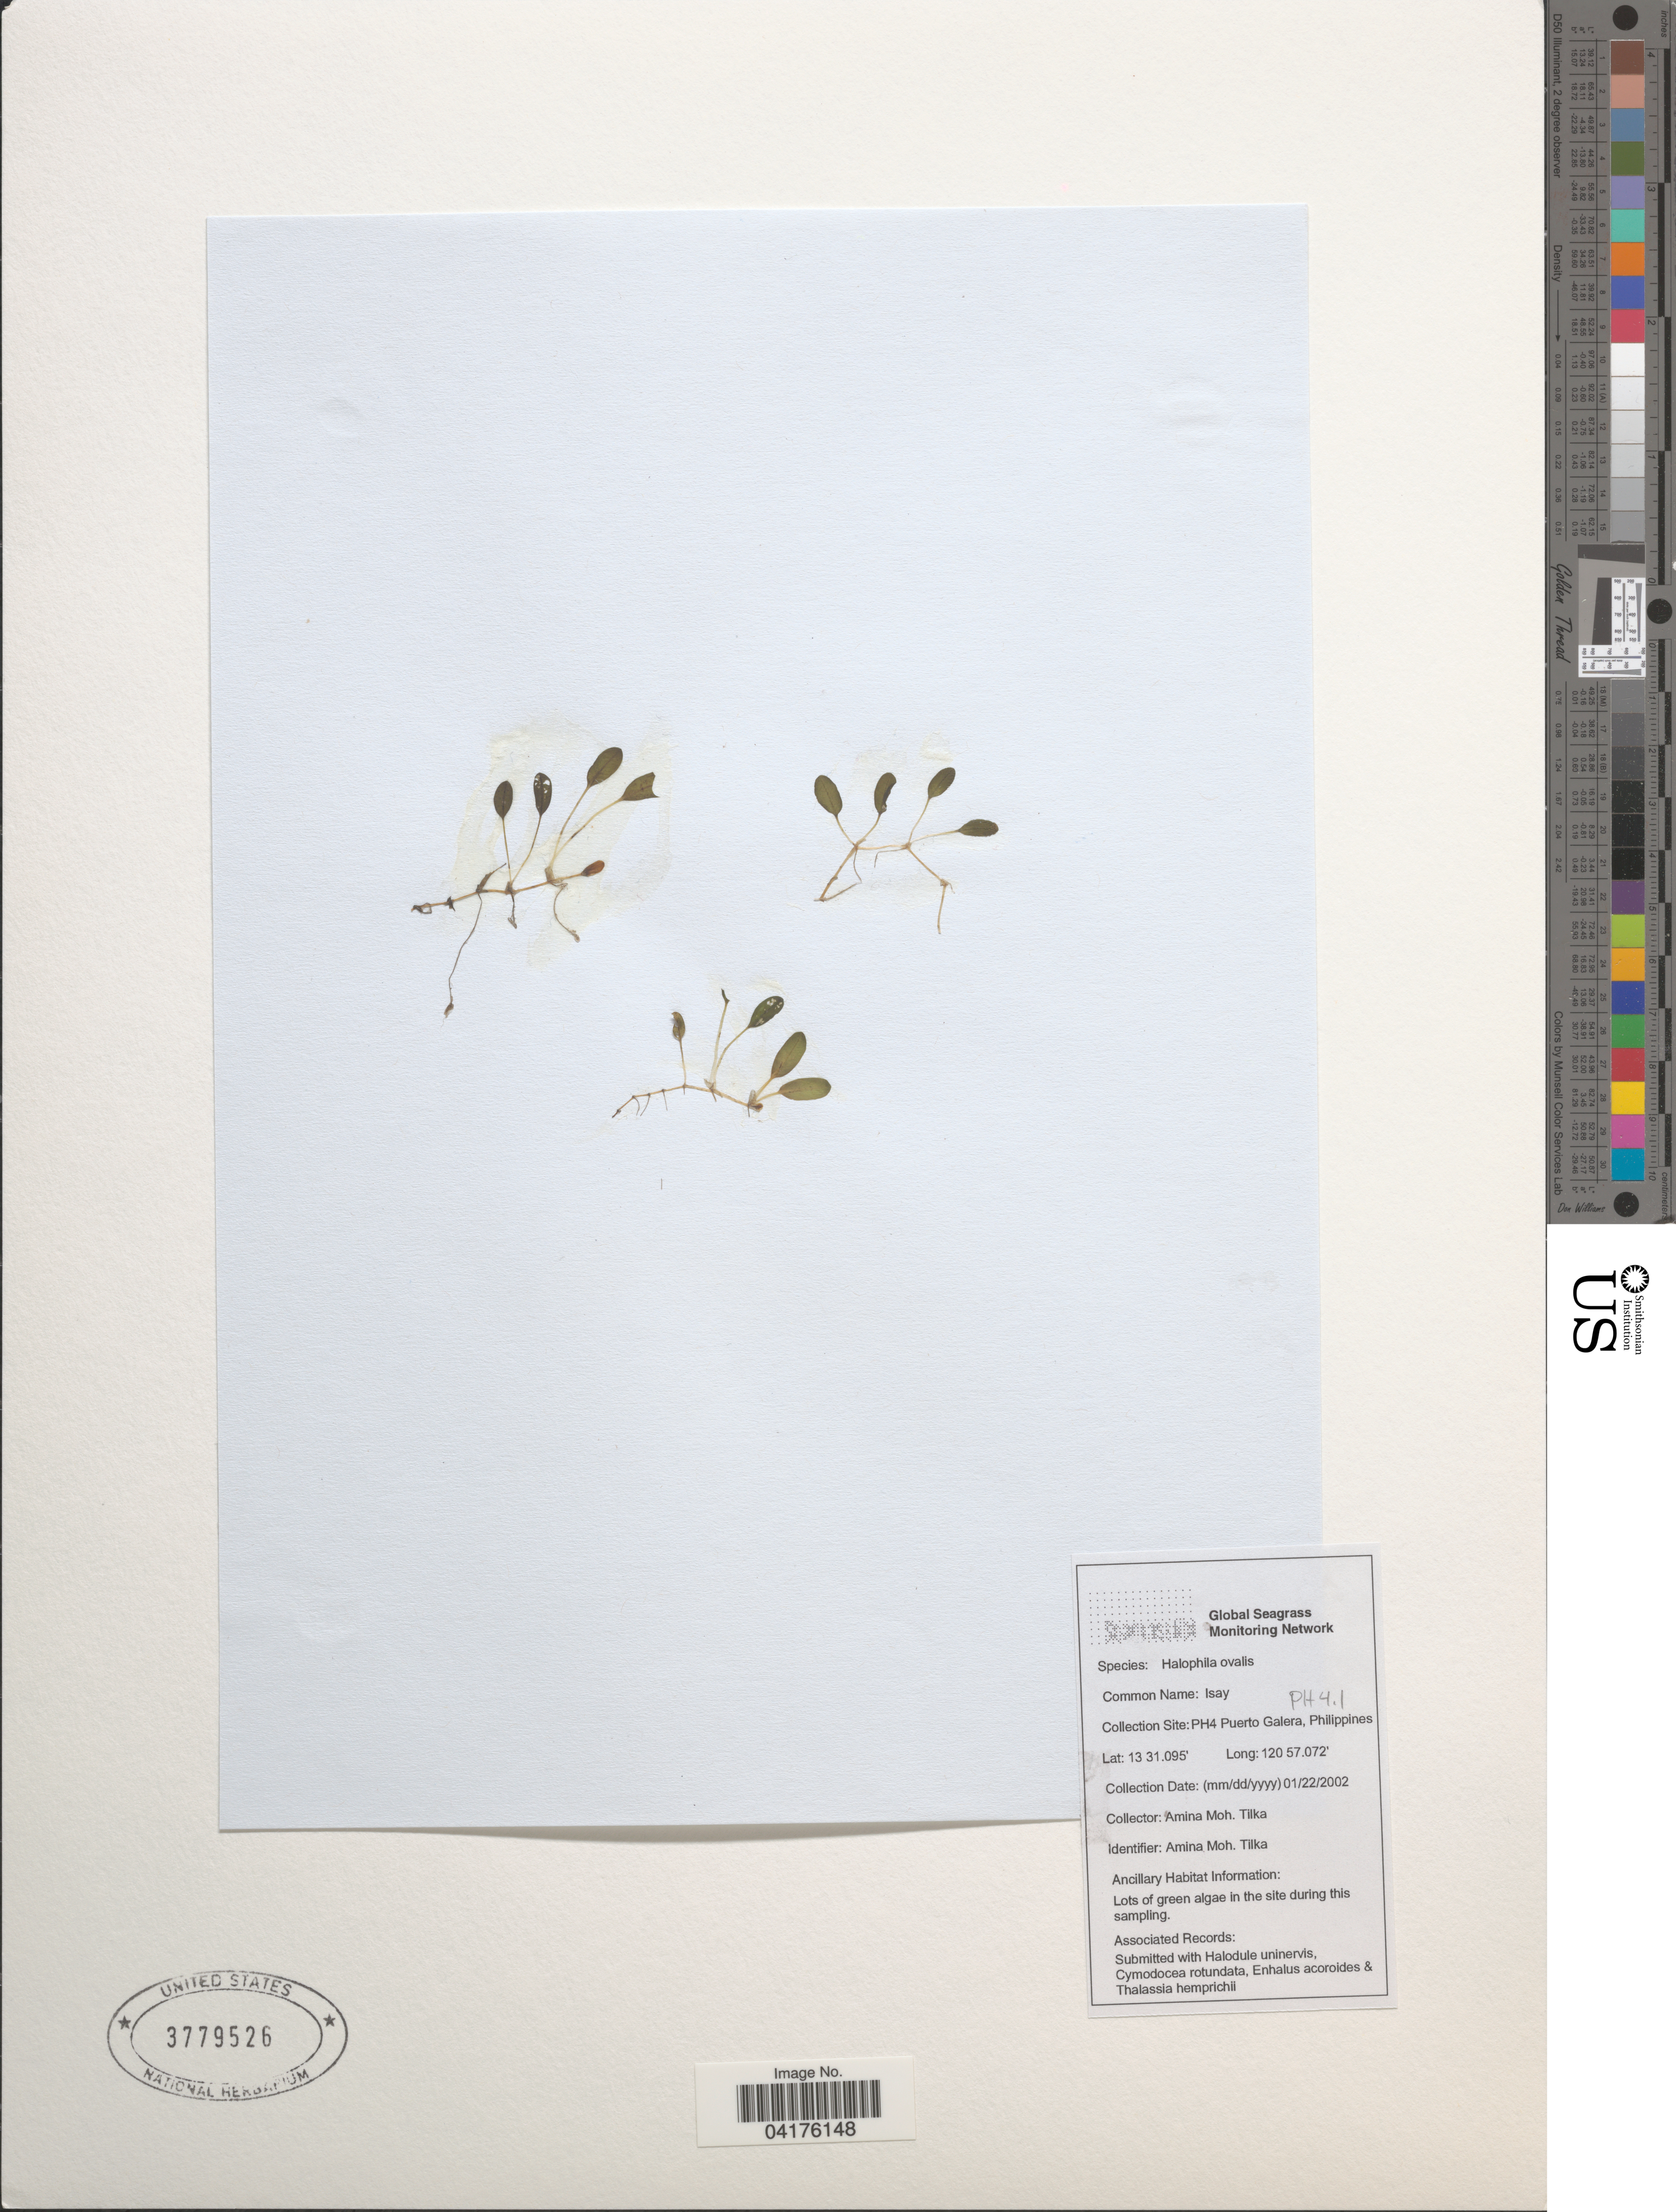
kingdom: Plantae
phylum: Tracheophyta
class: Liliopsida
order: Alismatales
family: Hydrocharitaceae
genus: Halophila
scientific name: Halophila ovalis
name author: (R. Br.) Hook. f.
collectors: A. Tilka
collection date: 2002-01-22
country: Philippines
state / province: Mimaropa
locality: PH4 Puerto Galera. PH 4.1.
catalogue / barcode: US 3779526